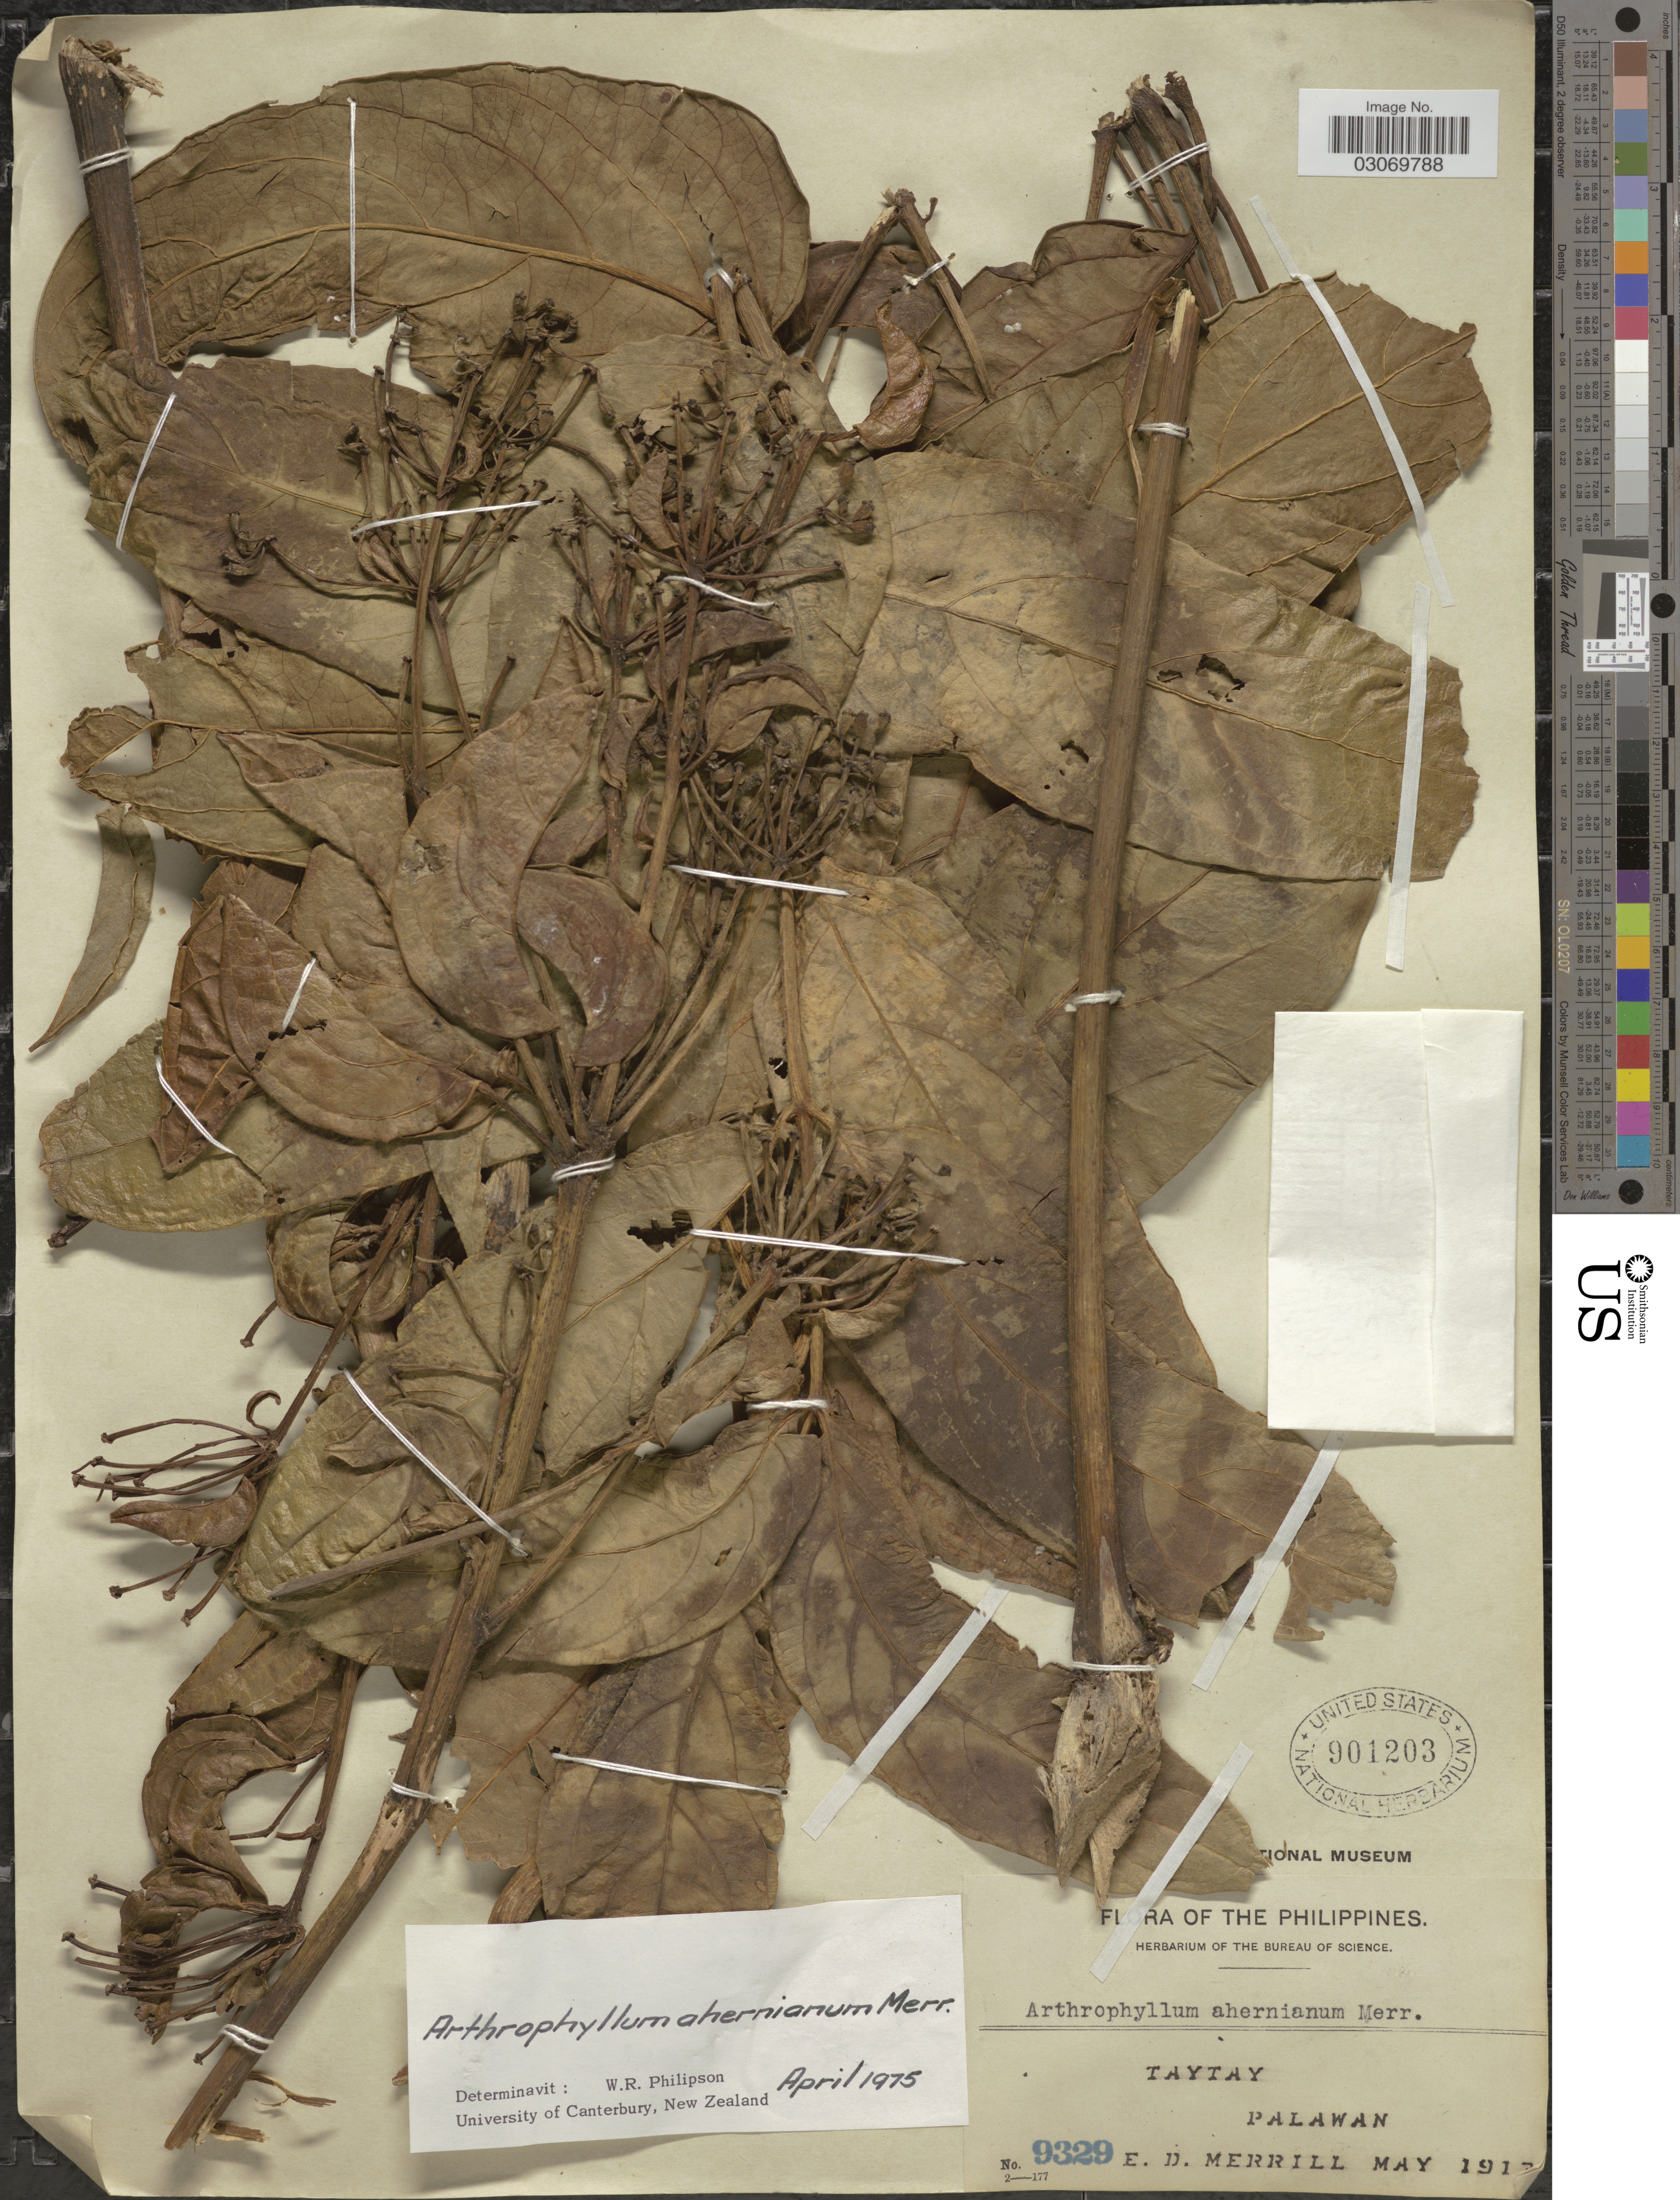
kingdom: Plantae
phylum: Tracheophyta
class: Magnoliopsida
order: Apiales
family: Araliaceae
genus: Arthrophyllum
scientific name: Arthrophyllum ahernianum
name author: Merr.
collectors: E. D. Merrill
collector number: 9329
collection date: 1913-05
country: Philippines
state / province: Mimaropa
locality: Taytay, Palawan.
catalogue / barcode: US 901203